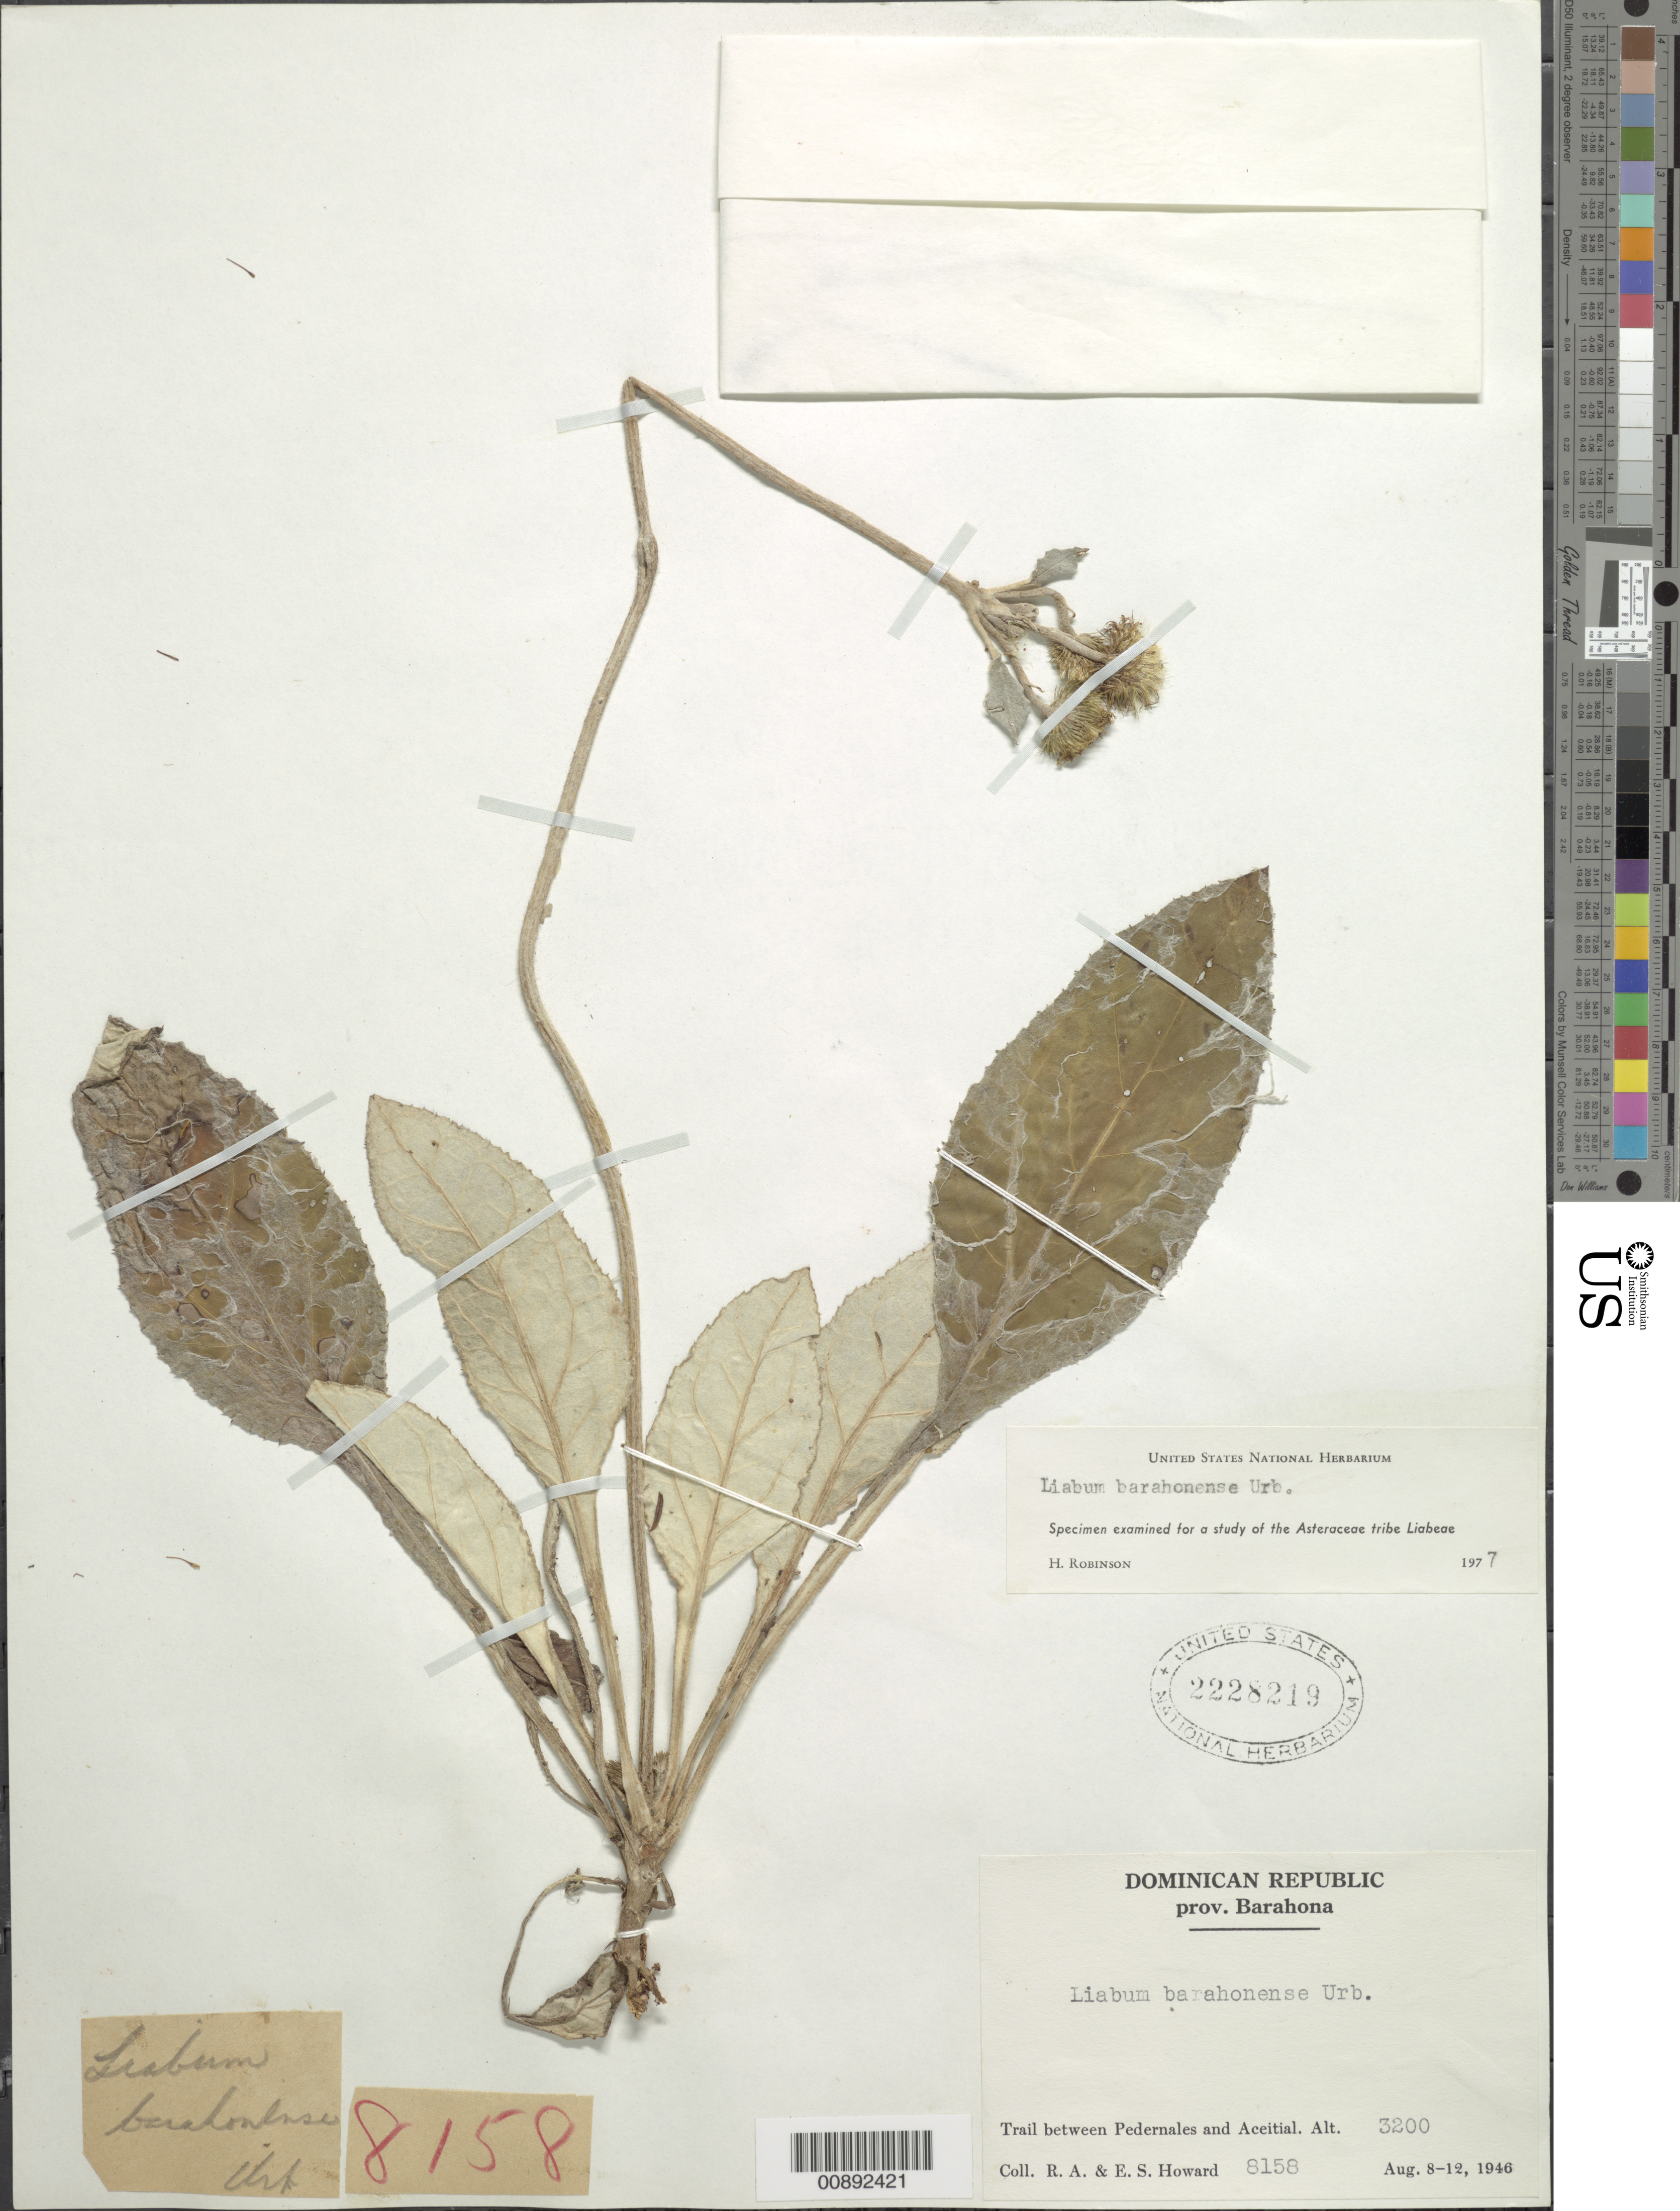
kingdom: Plantae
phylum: Tracheophyta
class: Magnoliopsida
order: Asterales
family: Asteraceae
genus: Liabum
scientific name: Liabum barahonense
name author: Urb.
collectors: R. A. Howard & E. S. Howard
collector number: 8158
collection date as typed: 8 August 1946 to 12 August 1946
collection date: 1946-08-08/1946-08-12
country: Dominican Republic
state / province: Barahona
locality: Pedernales, trail to Aceital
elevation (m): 3200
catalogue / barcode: US 2228219